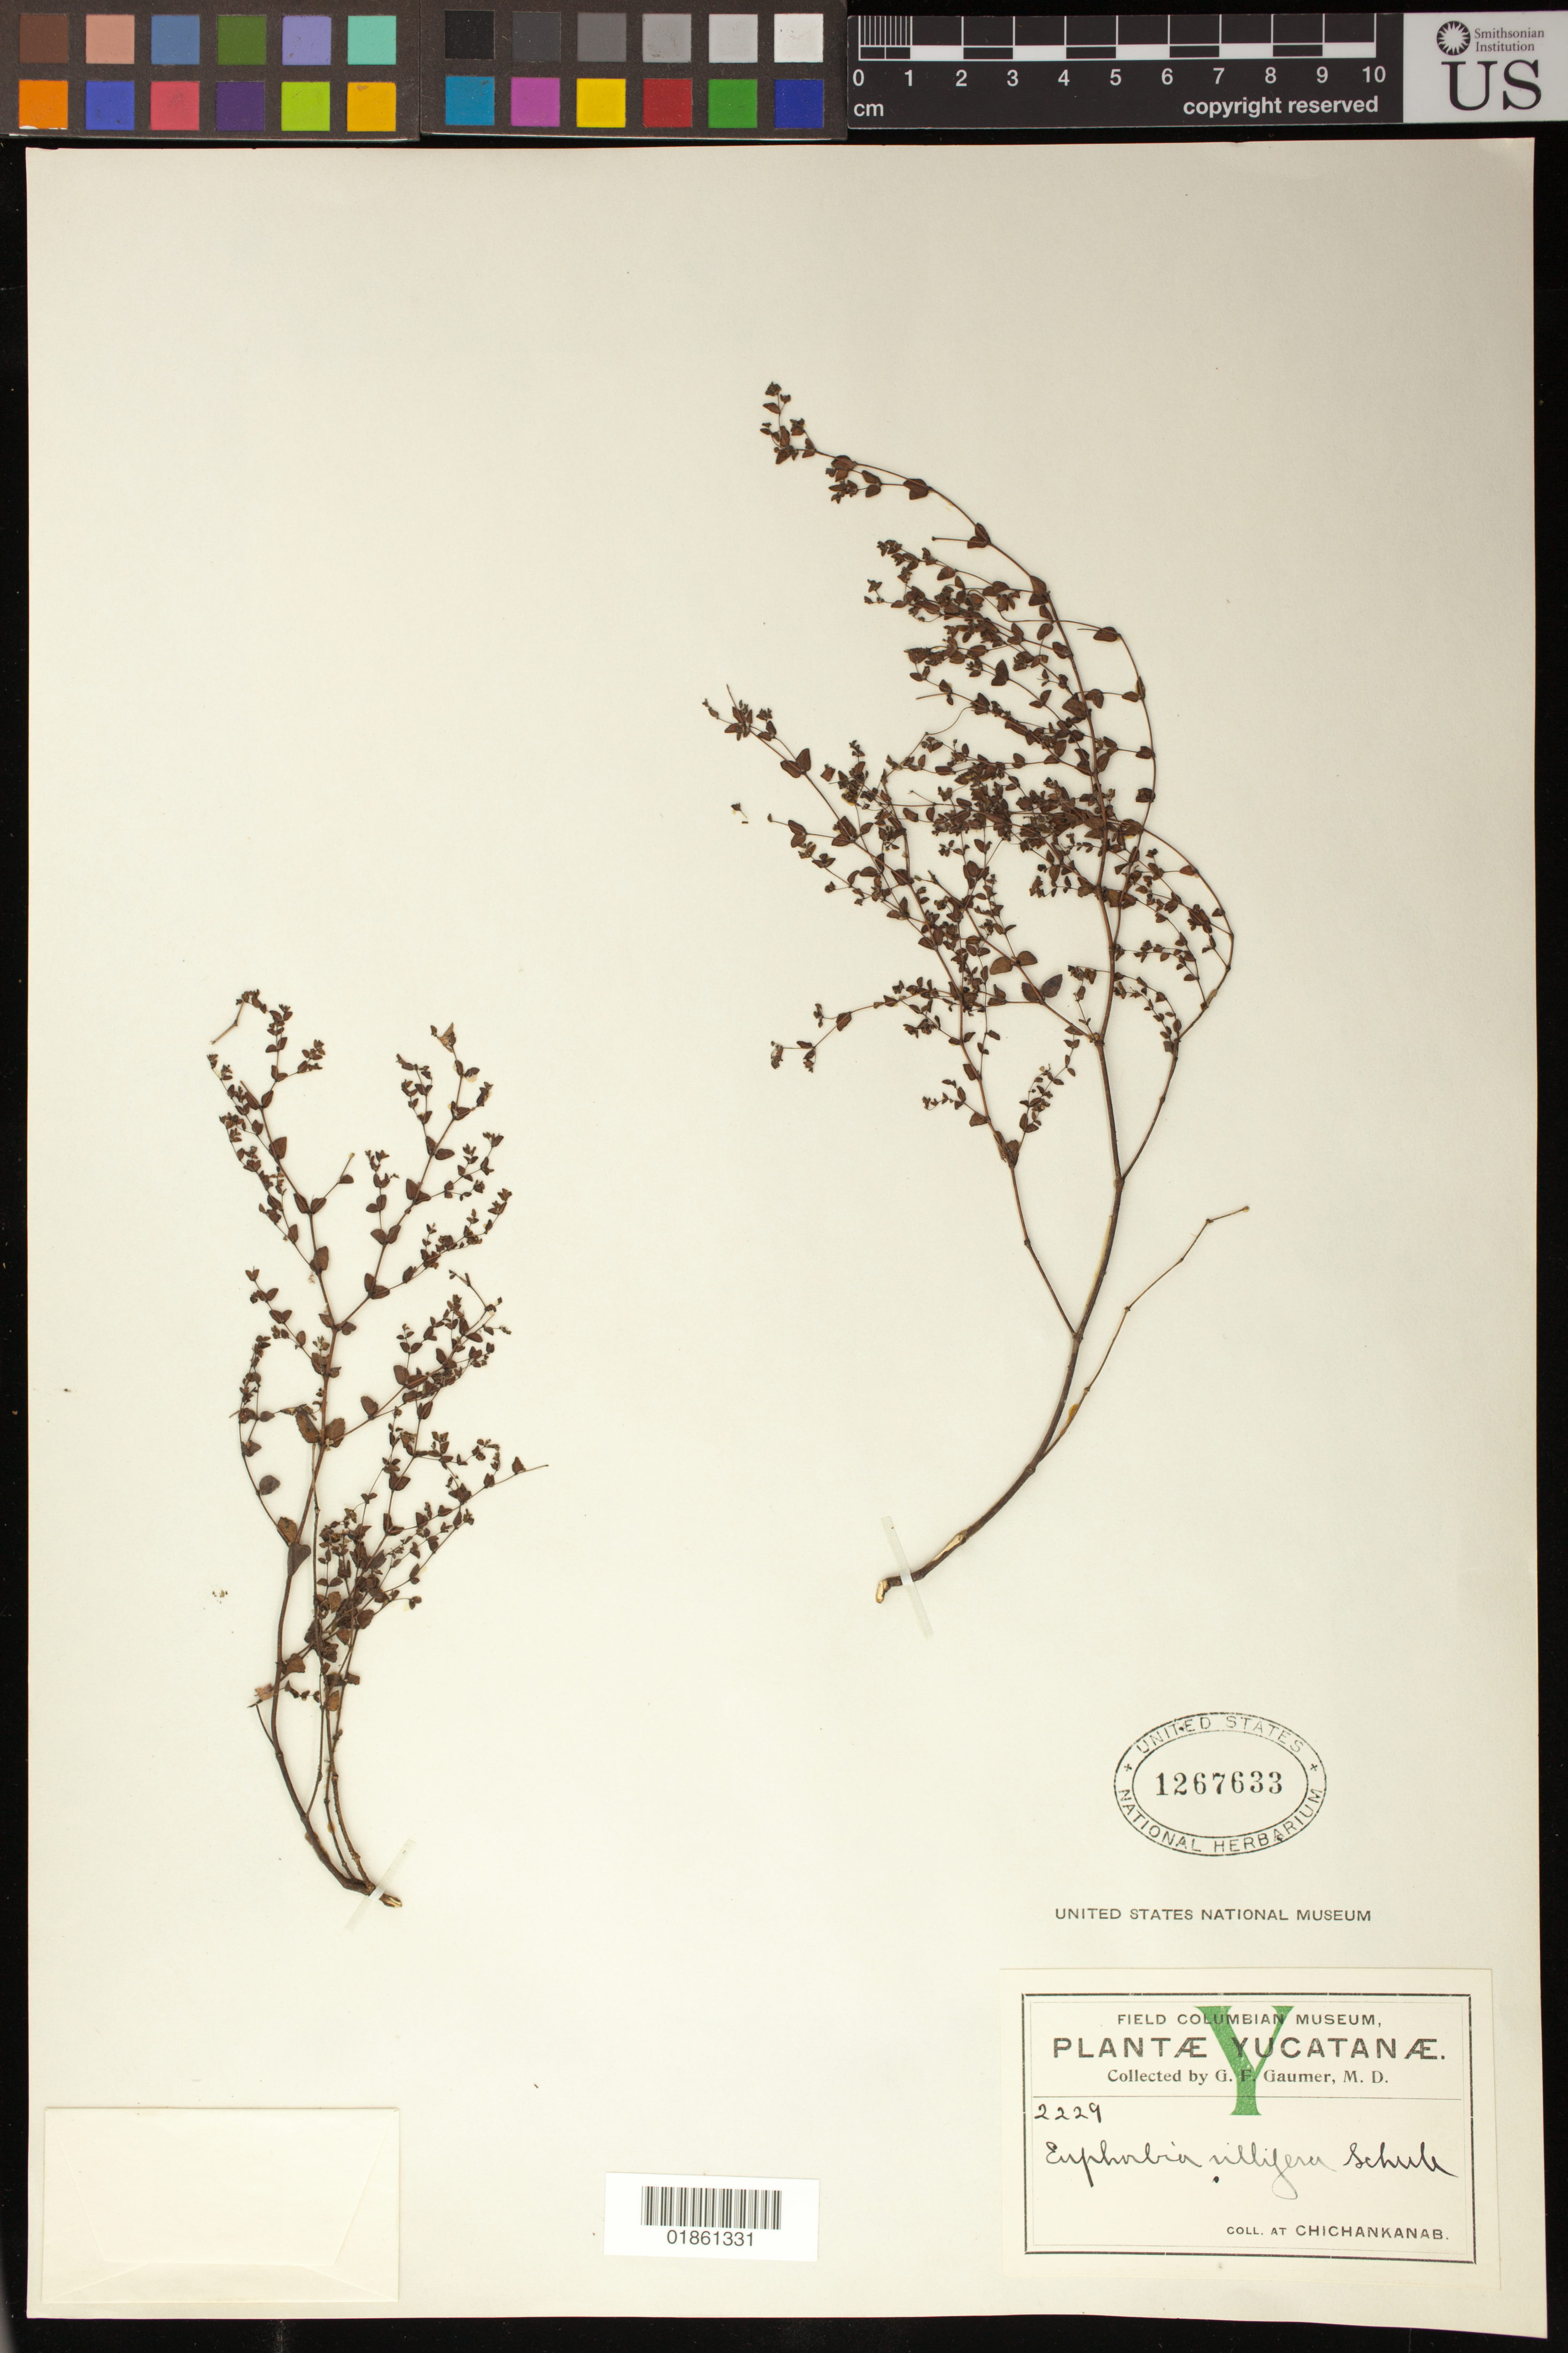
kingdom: Plantae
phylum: Tracheophyta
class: Magnoliopsida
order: Malpighiales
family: Euphorbiaceae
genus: Euphorbia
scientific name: Euphorbia villifera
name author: Scheele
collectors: G. F. Gaumer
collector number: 2229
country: Mexico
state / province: Quintana Roo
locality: Chichankanab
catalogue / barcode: US 1267633